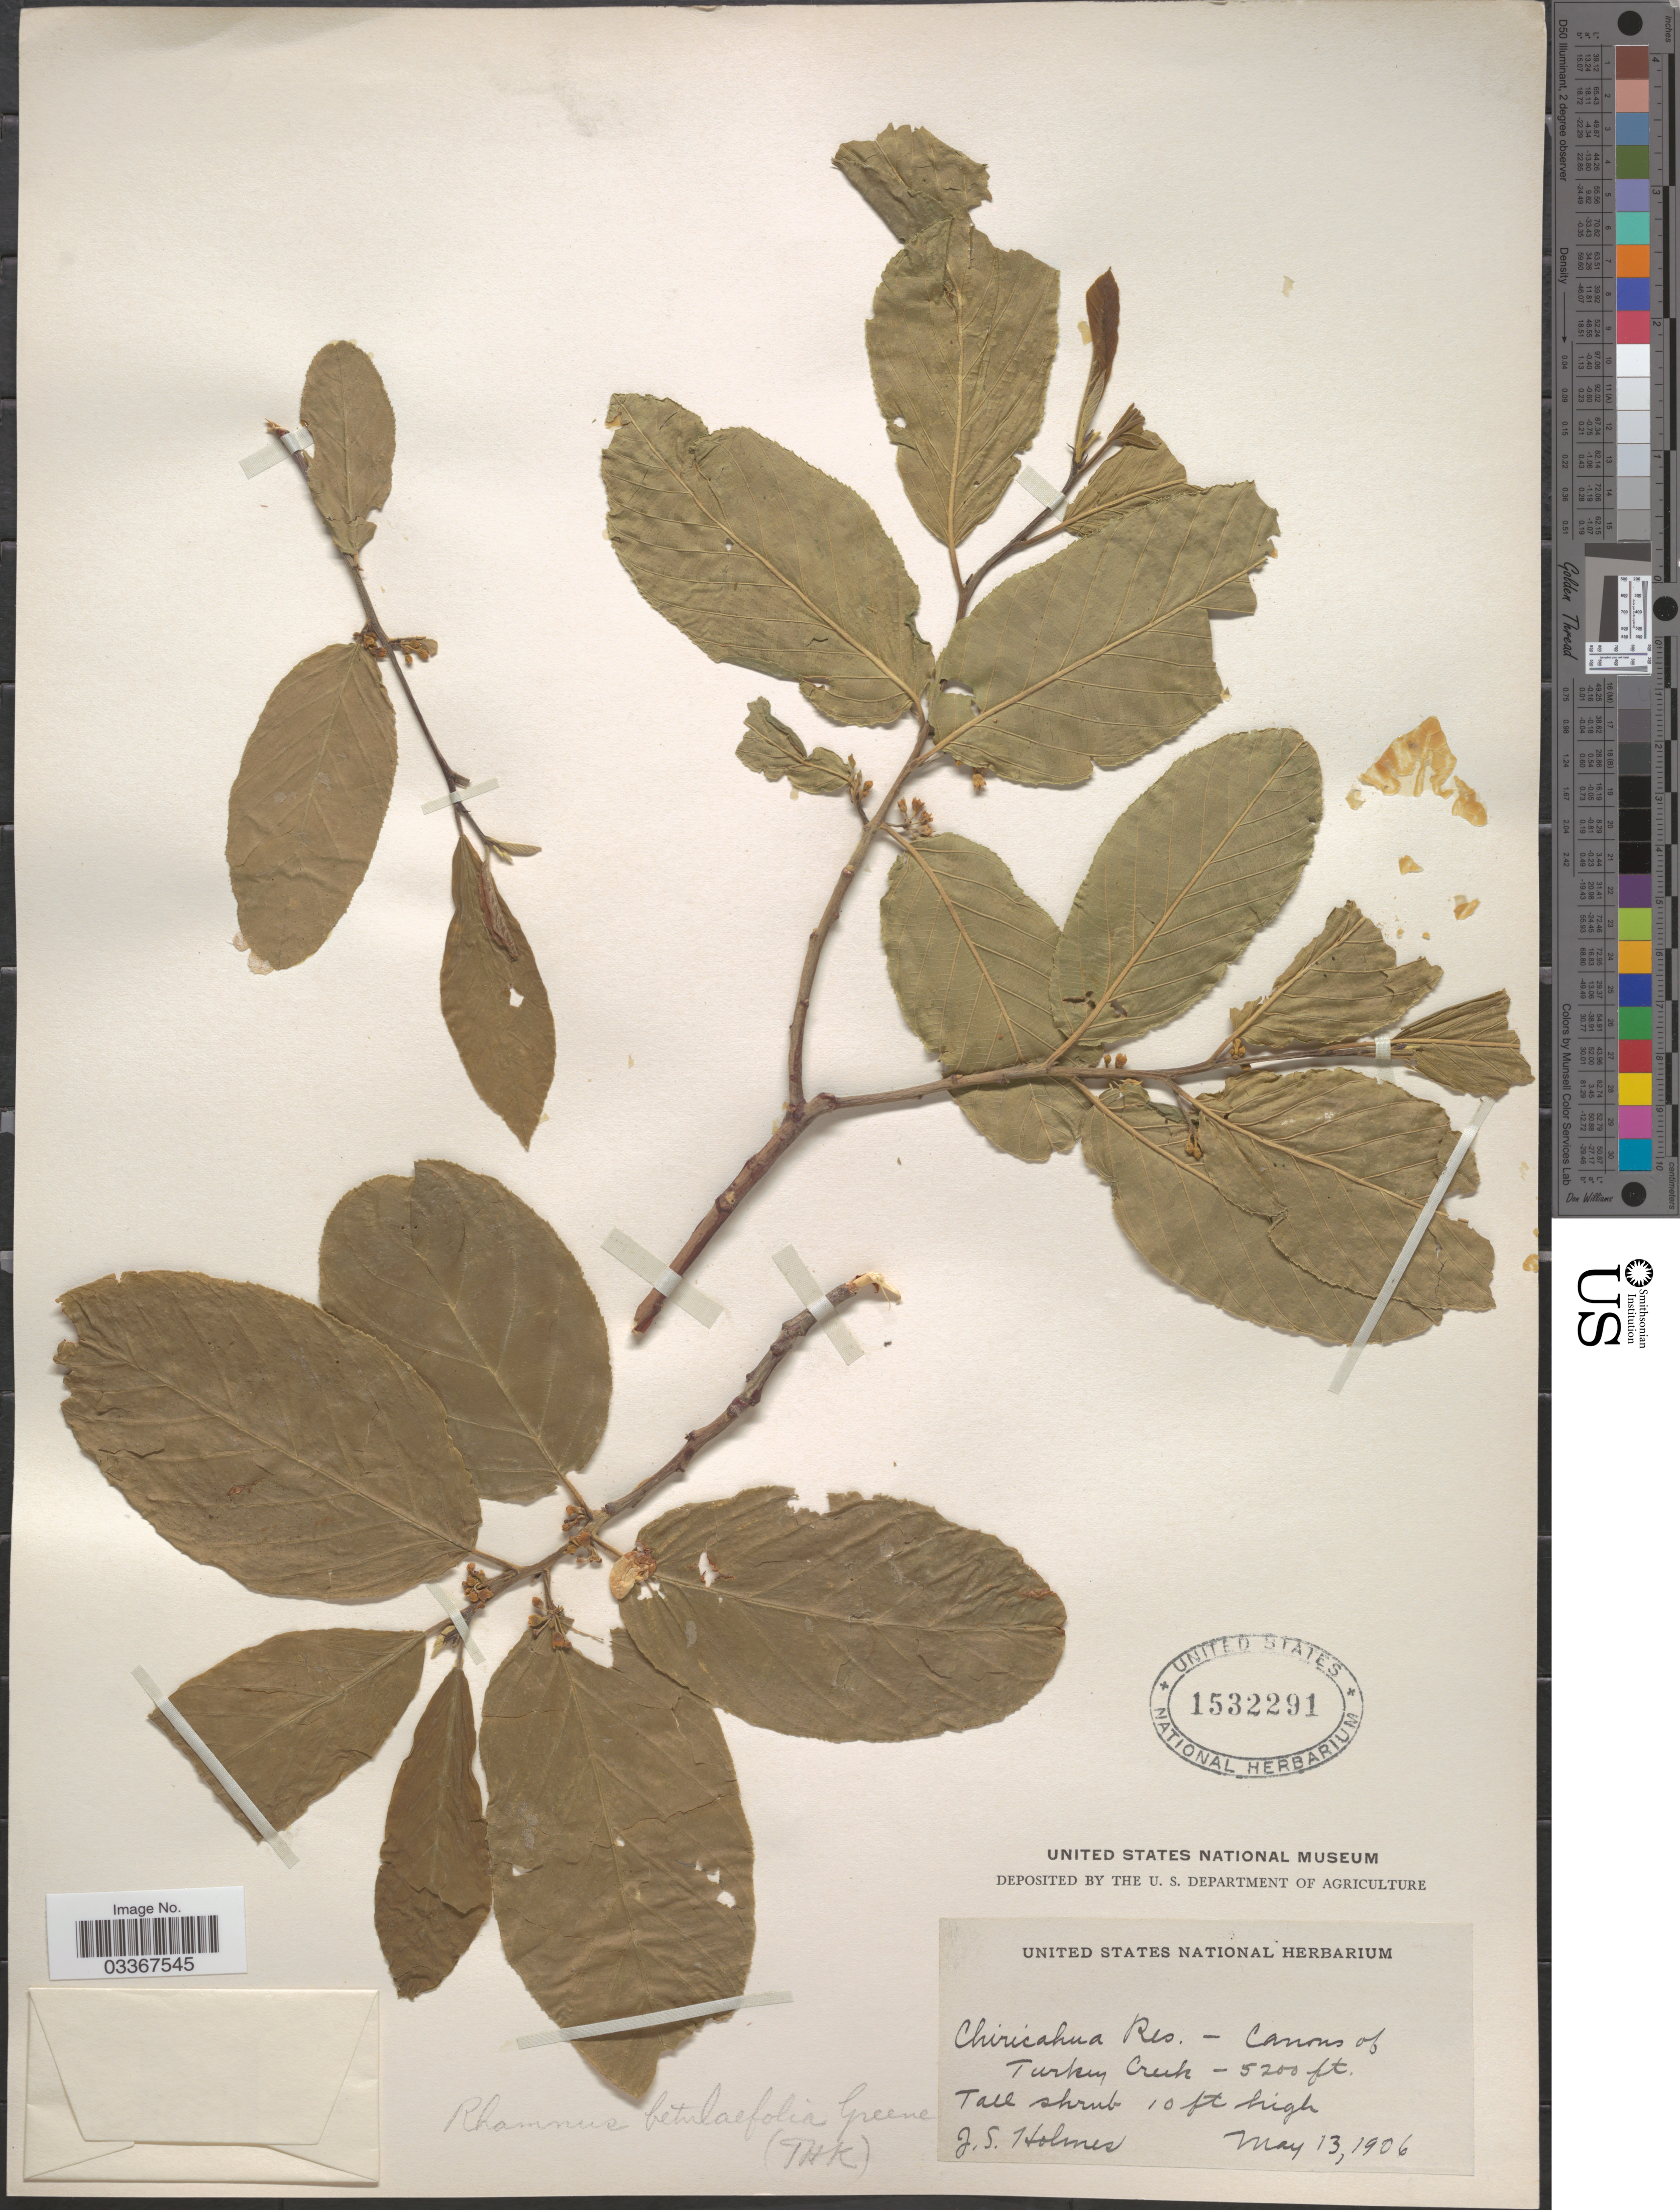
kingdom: Plantae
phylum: Tracheophyta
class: Magnoliopsida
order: Rosales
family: Rhamnaceae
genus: Frangula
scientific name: Frangula betulifolia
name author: (Greene) Grubov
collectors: J. Holmes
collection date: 1906-05-13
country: United States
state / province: Arizona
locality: Chiricahua Res. - Canons of Turkey Creek.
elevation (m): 1585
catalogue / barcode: US 1532291